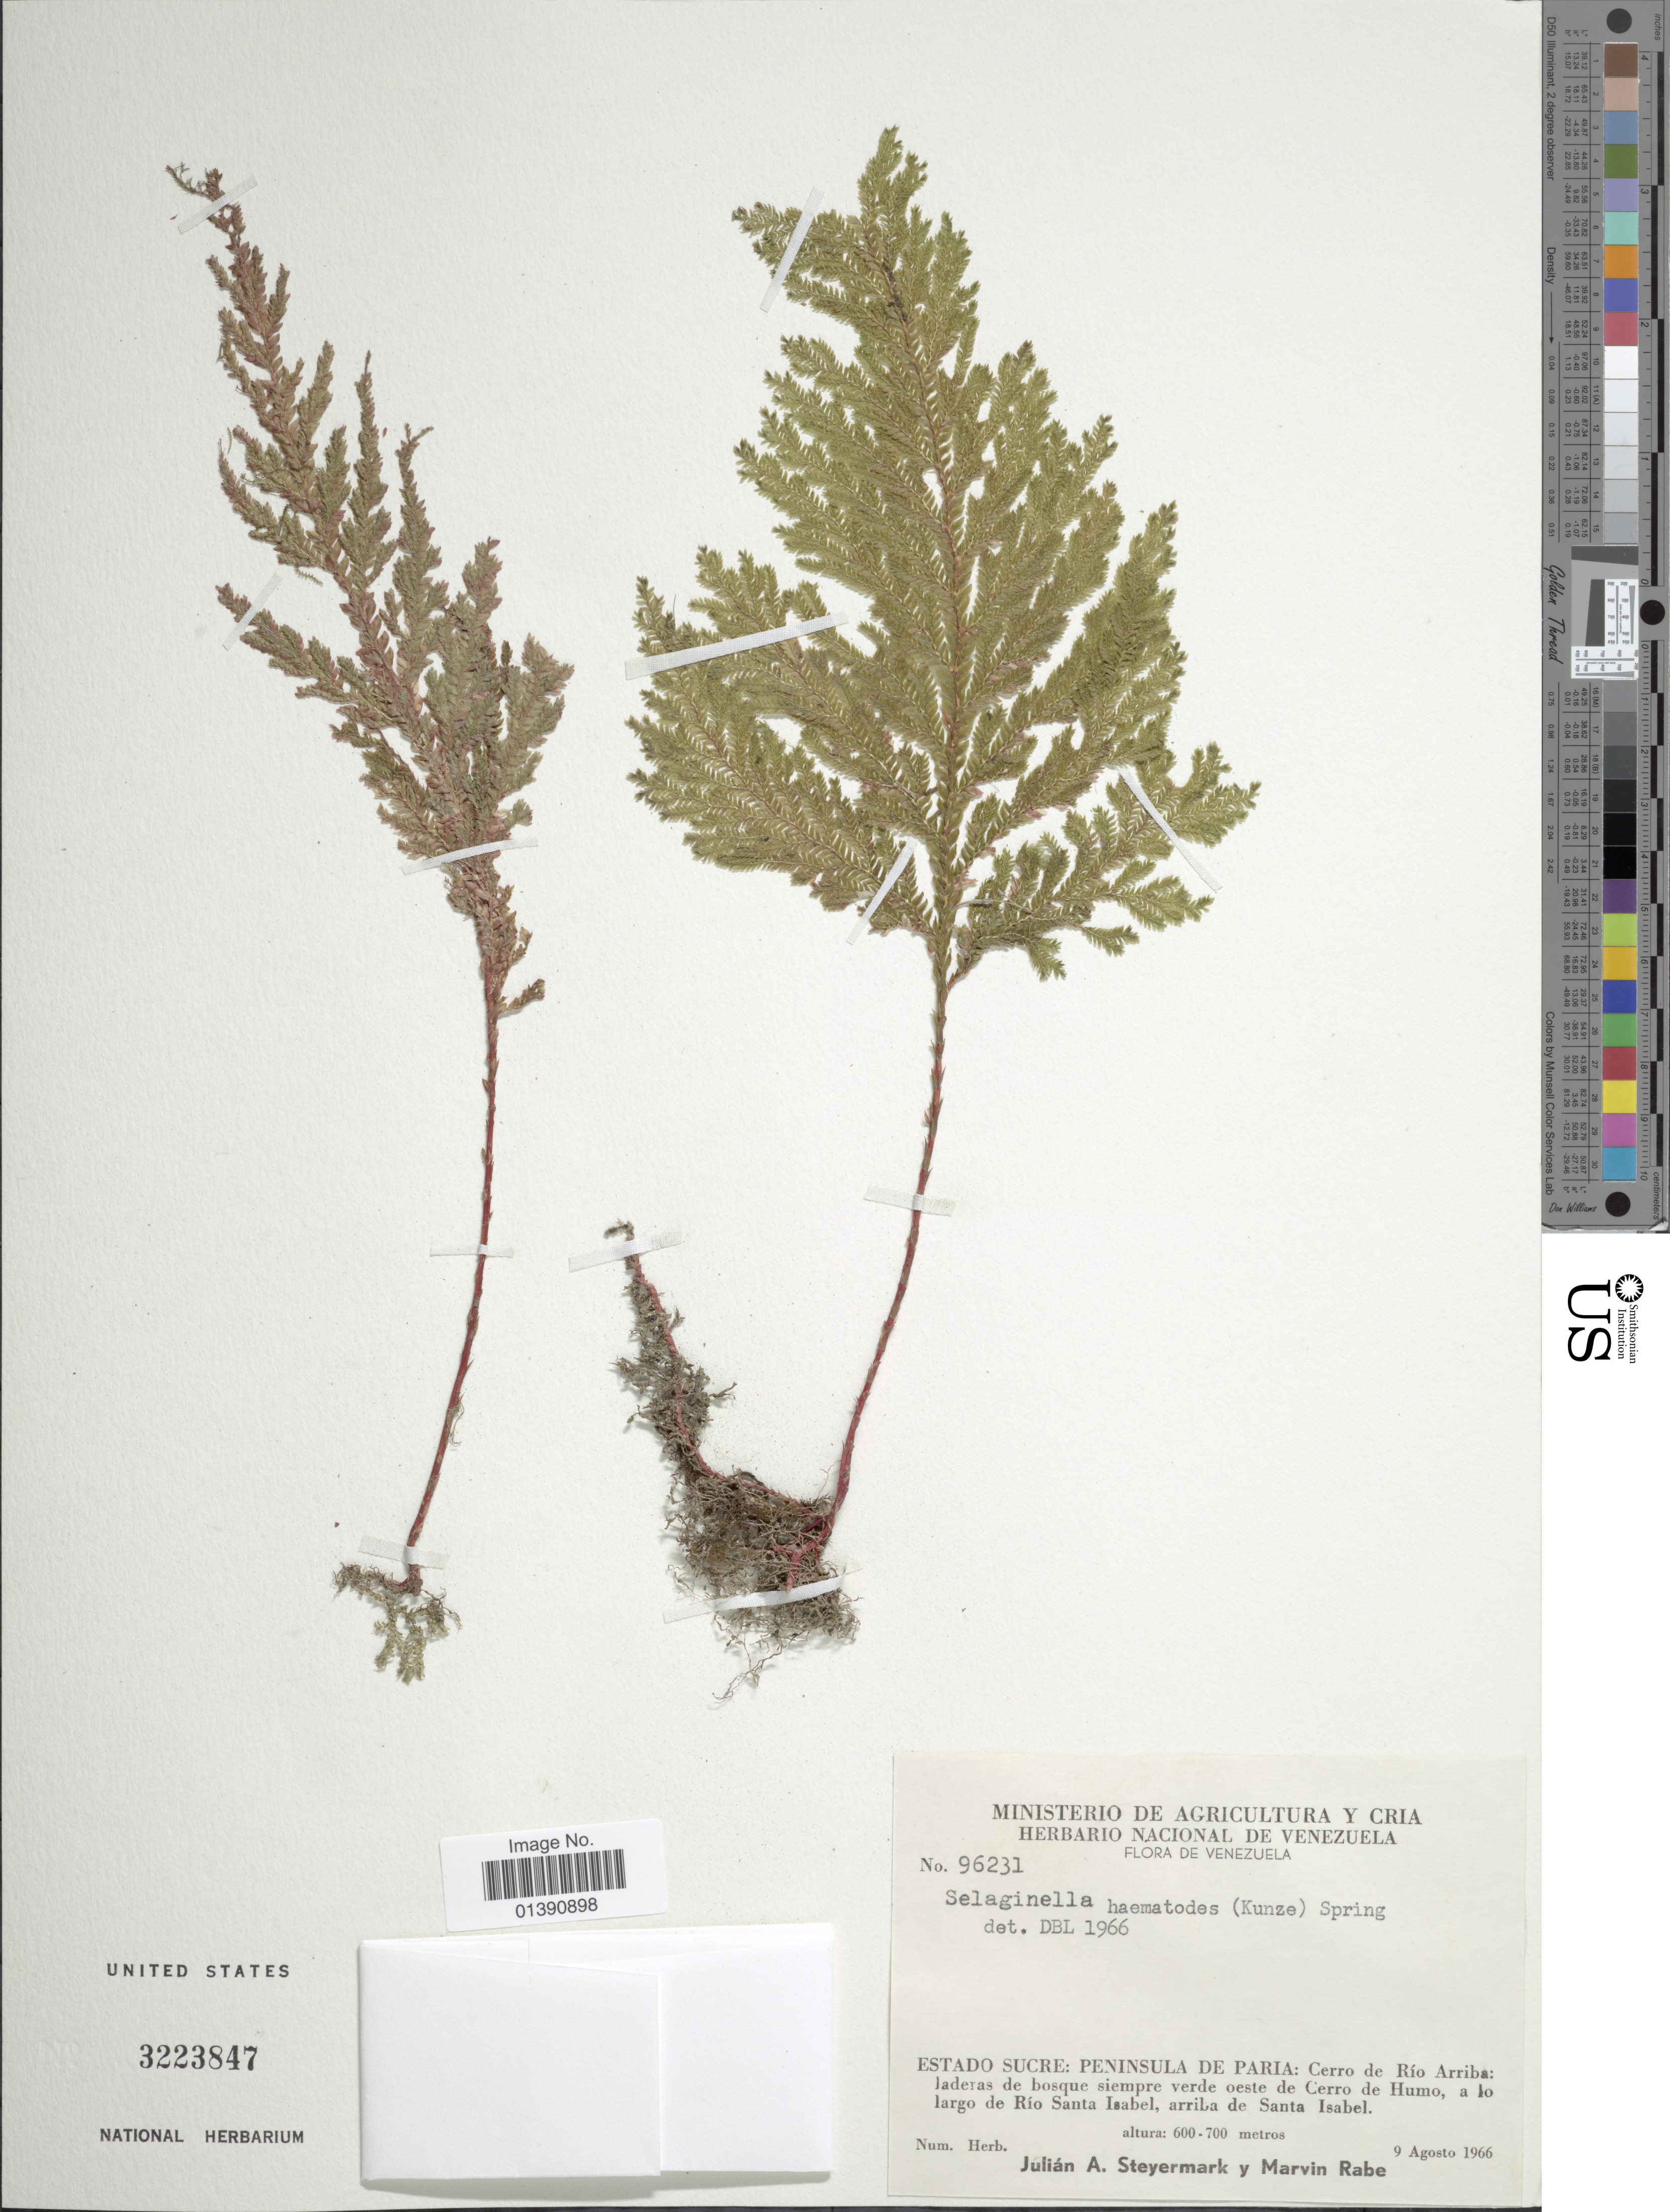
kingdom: Plantae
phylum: Tracheophyta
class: Lycopodiopsida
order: Selaginellales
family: Selaginellaceae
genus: Selaginella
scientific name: Selaginella haematodes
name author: (Kunze) Spring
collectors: J. Steyermark & M. Rabe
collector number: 96231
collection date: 1966-08-09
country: Venezuela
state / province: Sucre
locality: Peninsula de Paria: cerro de Río Arriba: laderas de bosque siepmre verde oeste de Cerro de Humo, a lo lago de Río Santa Isabel, aiila de Santa Isabel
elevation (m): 600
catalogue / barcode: US 3223847